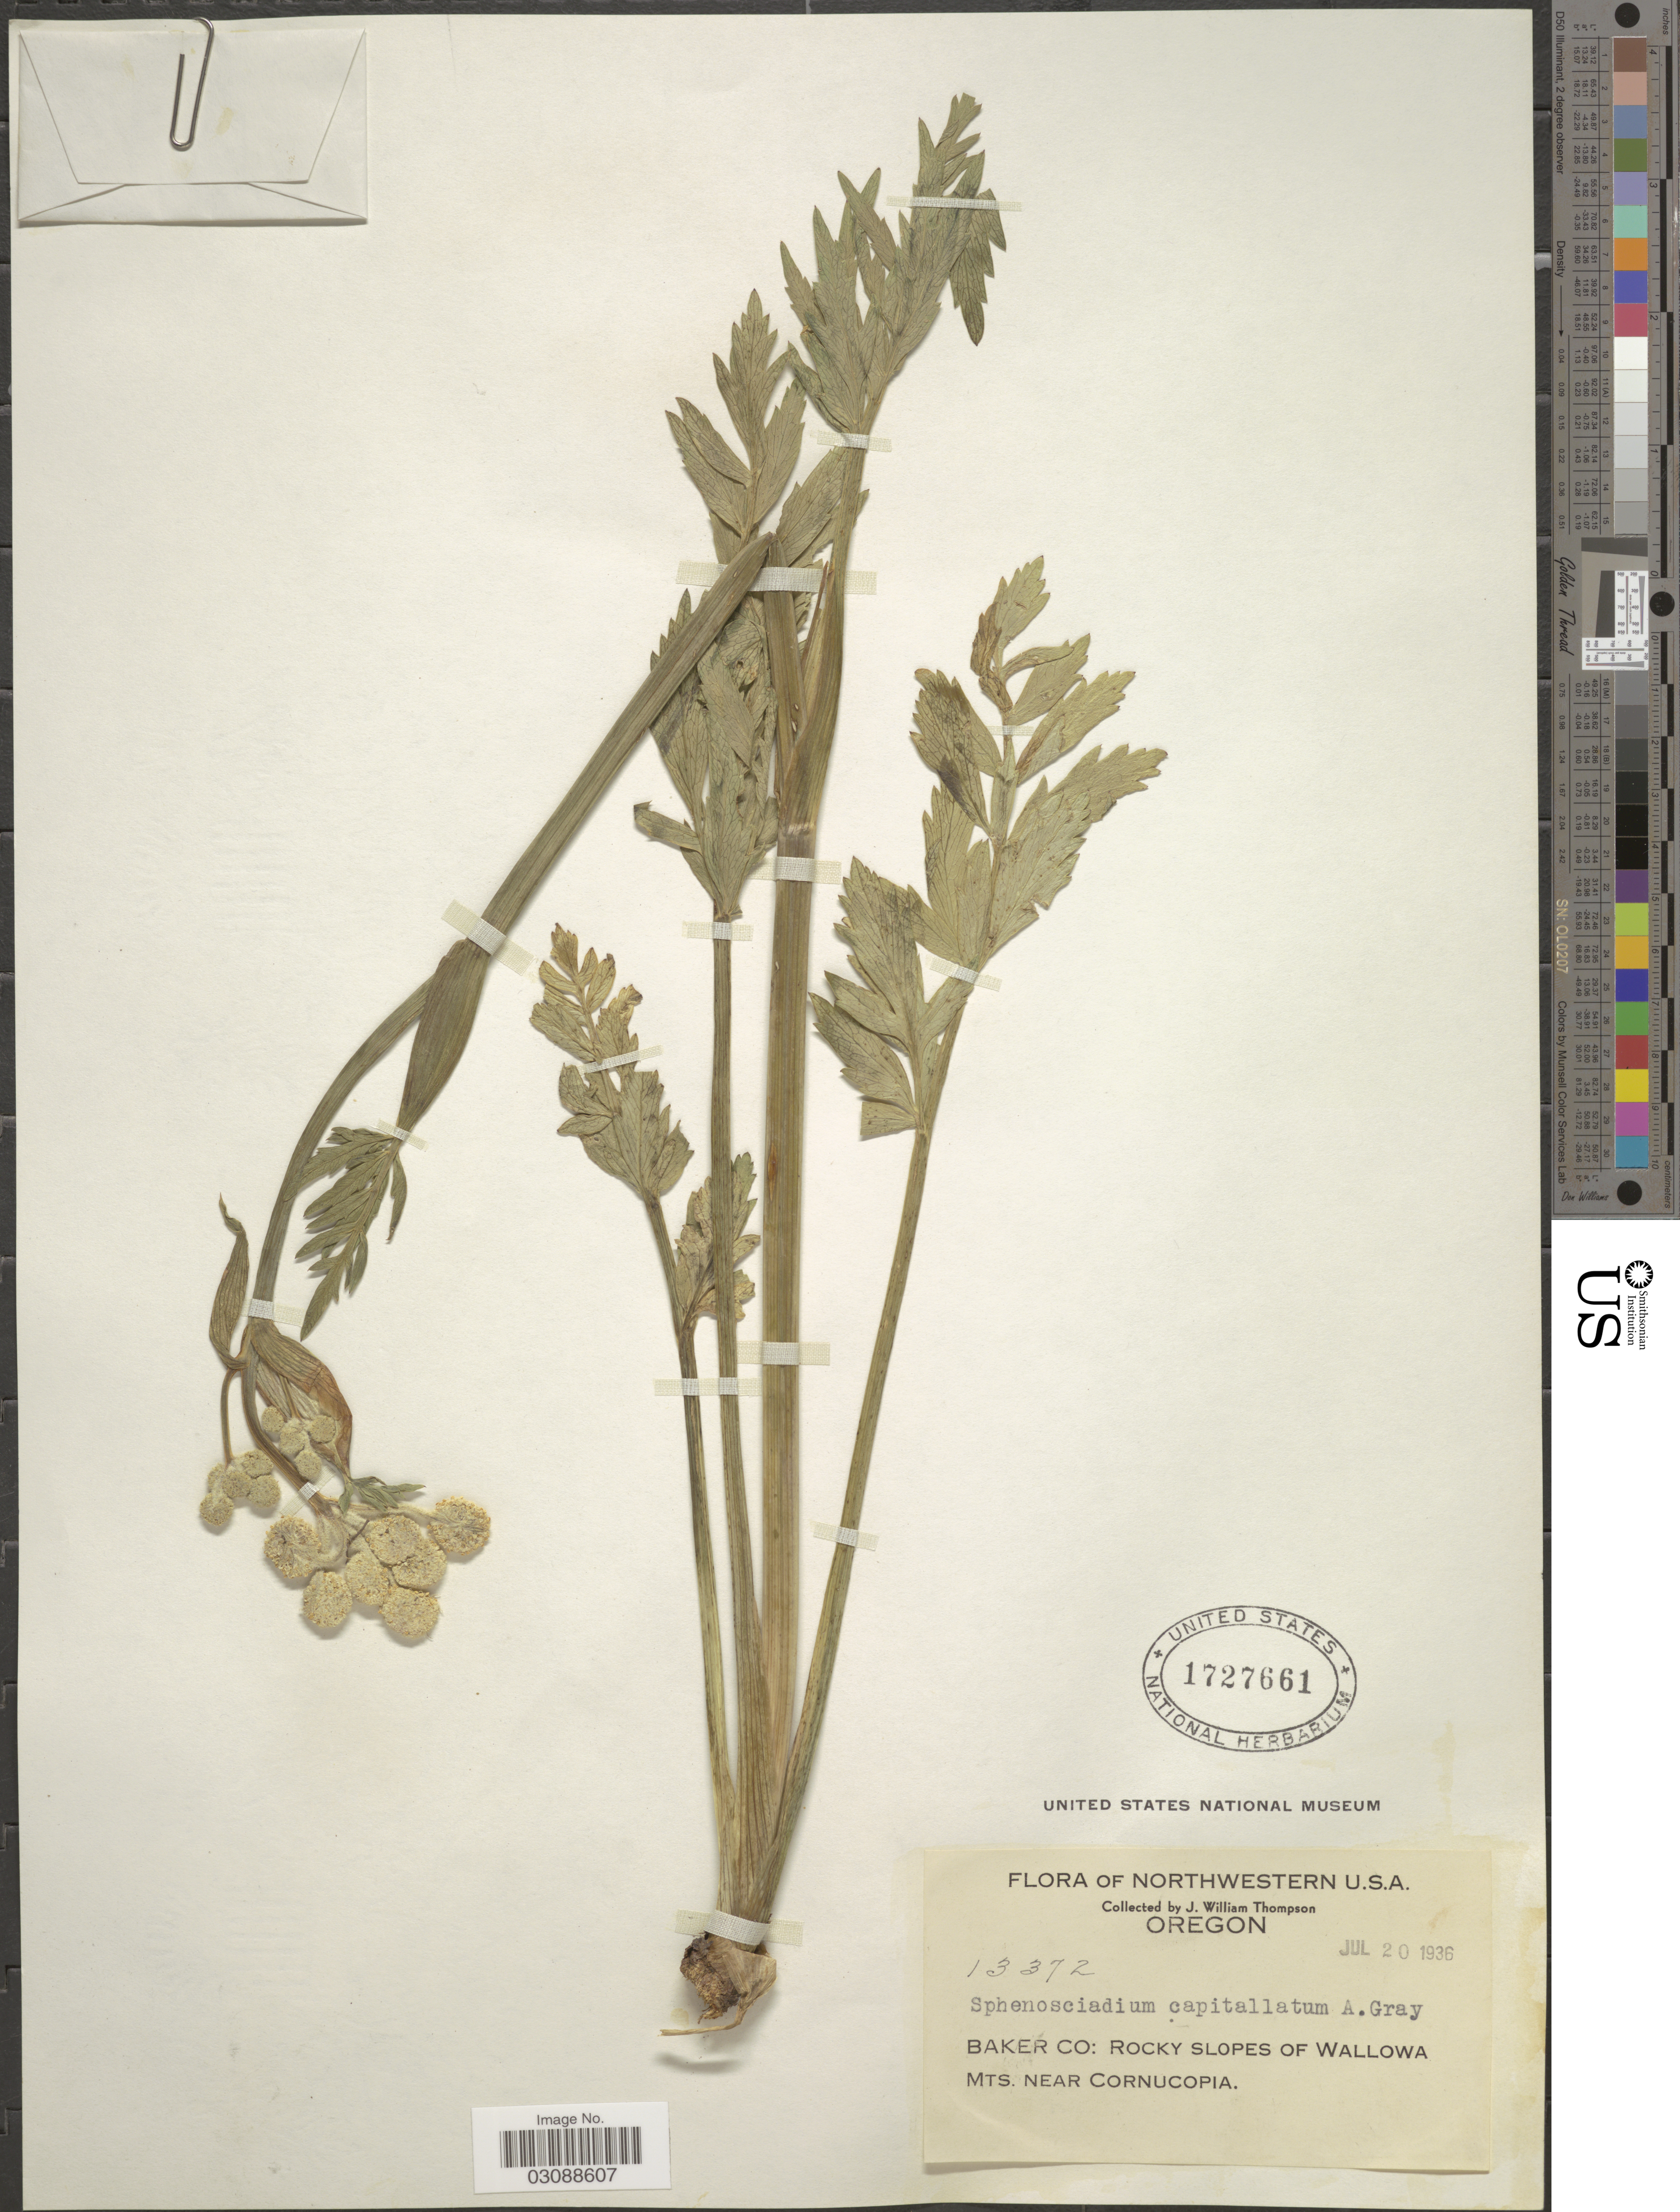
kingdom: Plantae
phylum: Tracheophyta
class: Magnoliopsida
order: Apiales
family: Apiaceae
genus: Sphenosciadium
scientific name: Sphenosciadium capitellatum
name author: A. Gray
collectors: J. W. Thompson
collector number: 13372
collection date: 1936-07-20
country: United States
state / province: Oregon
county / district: Baker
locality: Northwestern U.S.A. Baker Co.: Rocky slopes of Wallowa Mts. near Cornucopia.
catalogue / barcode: US 1727661